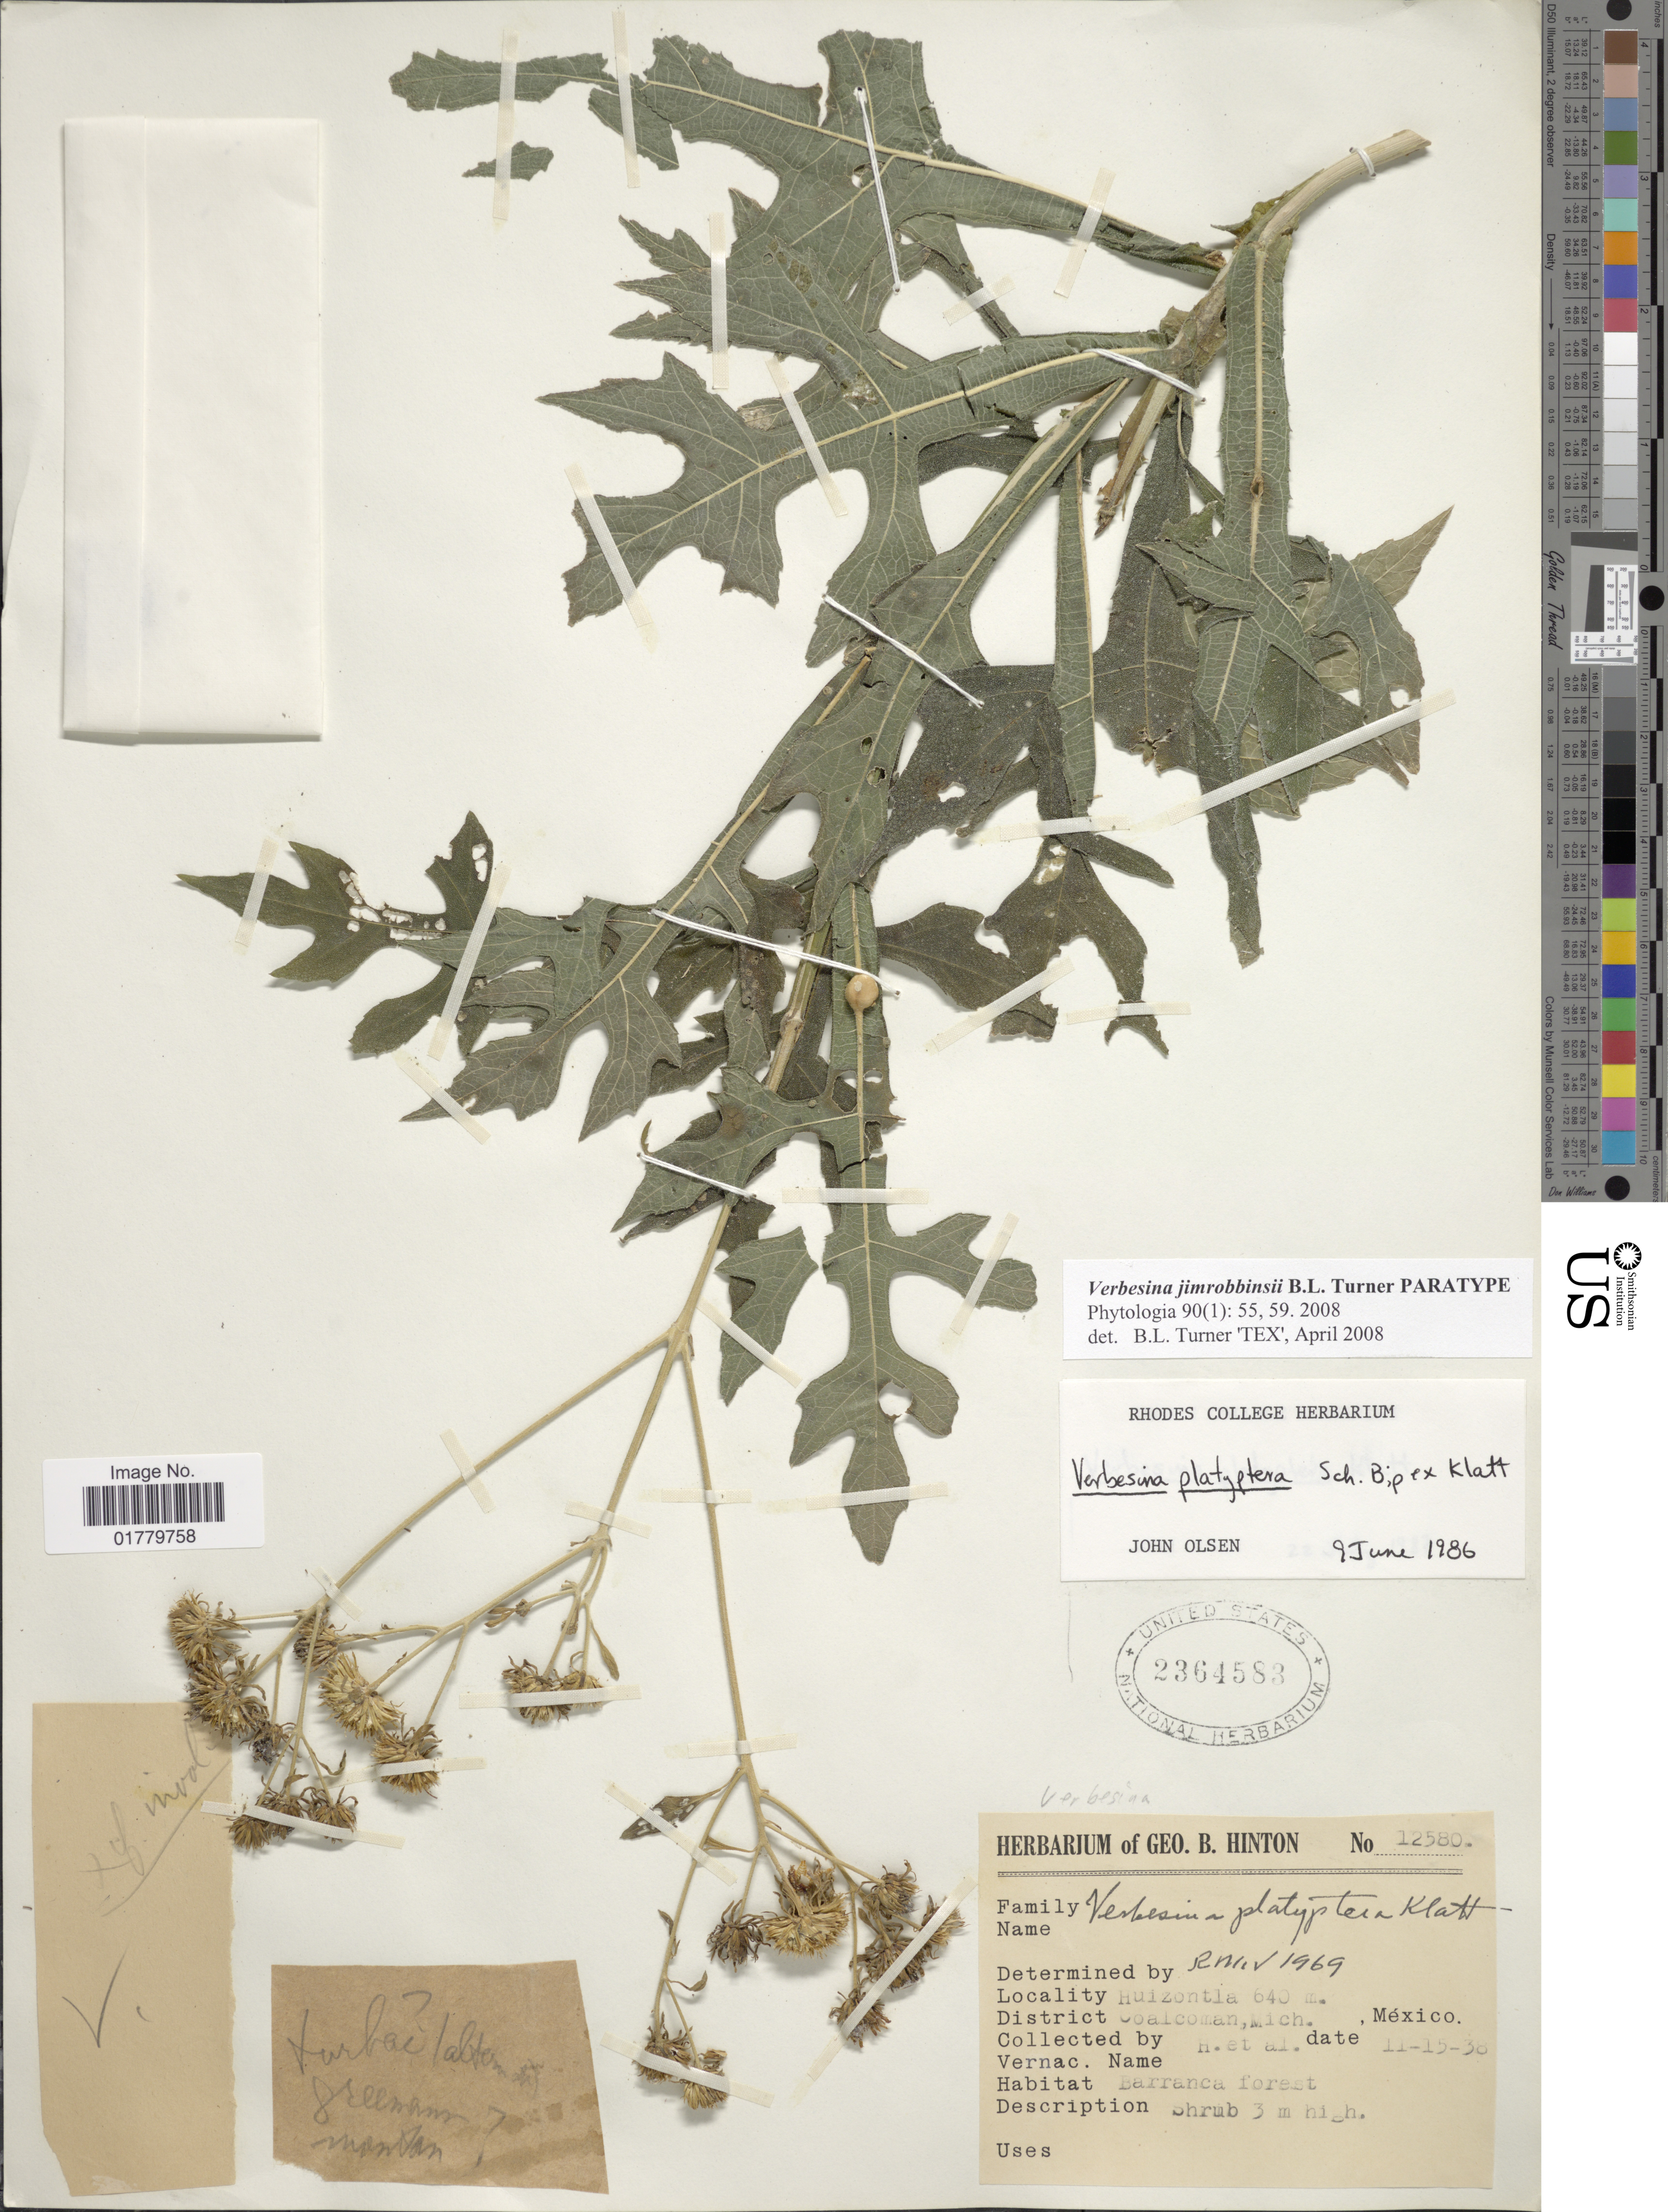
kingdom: Plantae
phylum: Tracheophyta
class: Magnoliopsida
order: Asterales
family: Asteraceae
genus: Verbesina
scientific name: Verbesina jimrobbinsii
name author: B.L. Turner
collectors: G. B. Hinton & et al.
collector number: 12580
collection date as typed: Transcribed d/m/y: 15/11/30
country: Mexico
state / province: Michoacán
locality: Huizontla. District Coalcoman, Mich., Mexico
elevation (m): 640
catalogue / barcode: US 2364583